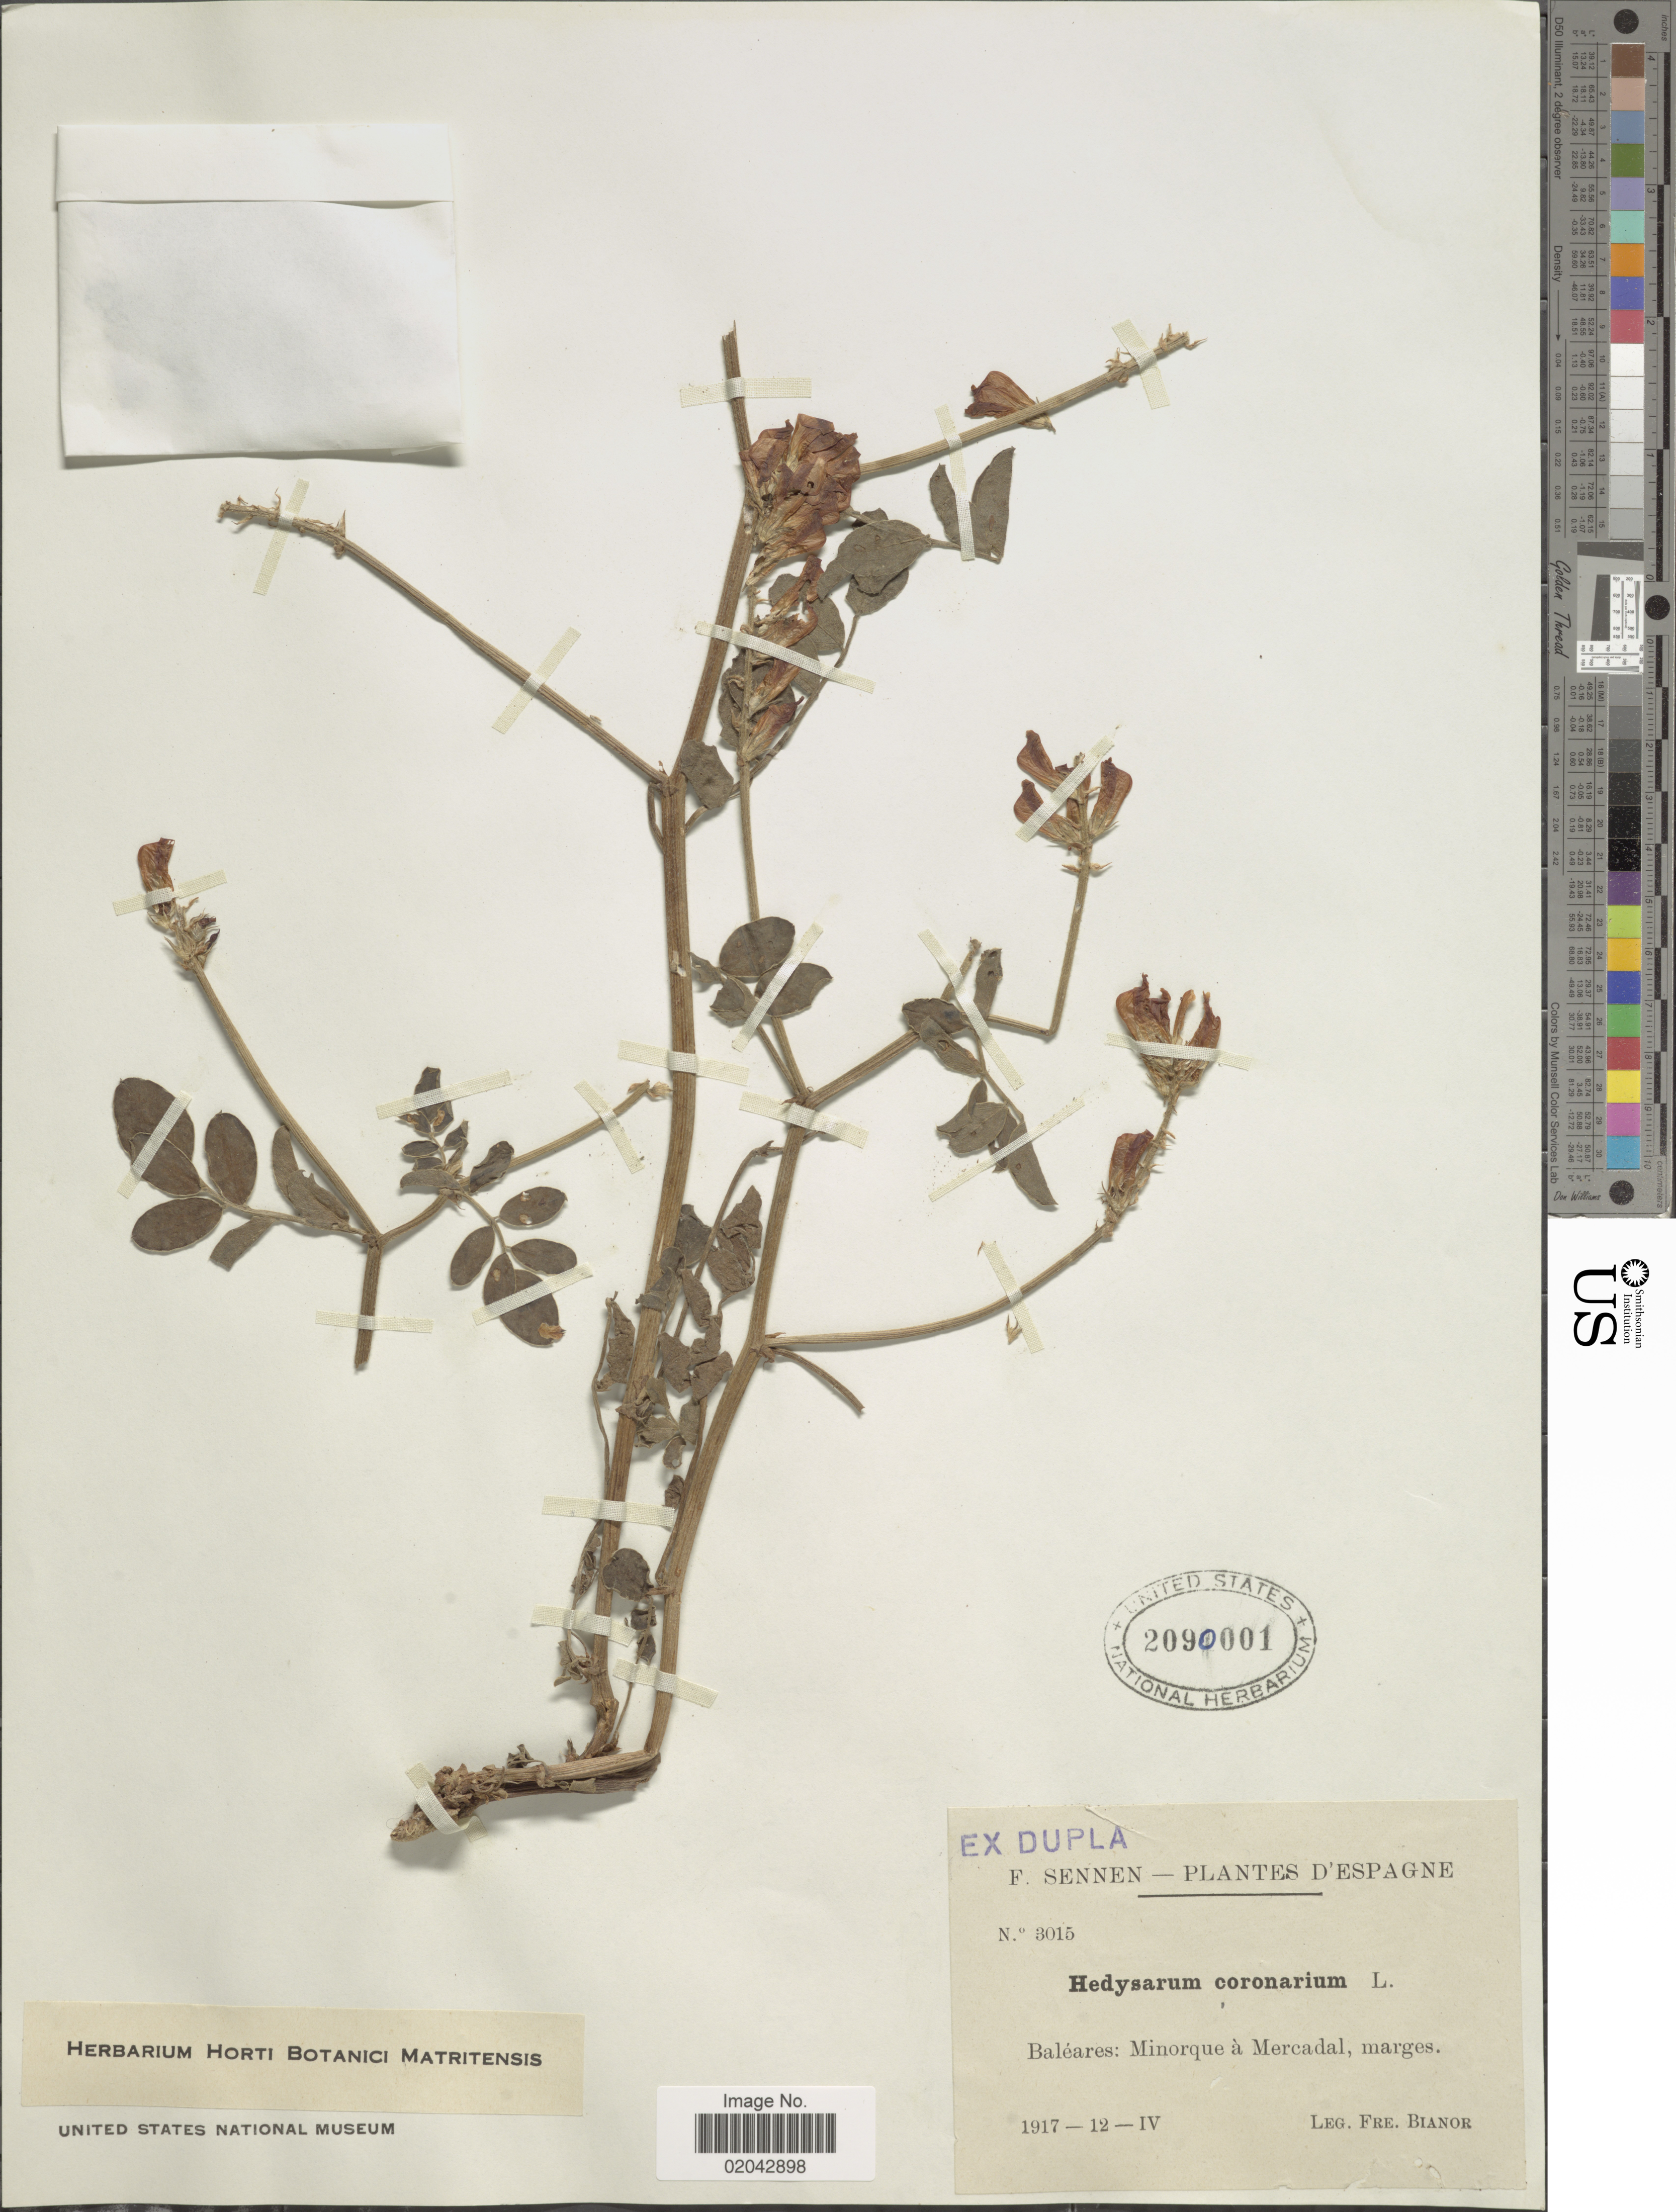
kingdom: Plantae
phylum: Tracheophyta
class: Magnoliopsida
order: Fabales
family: Fabaceae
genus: Sulla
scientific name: Sulla coronaria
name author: (L.) B.H.Choi & H. Ohashi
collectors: Bianor & E. Sennen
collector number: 3015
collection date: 1917-04-12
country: Spain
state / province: Islas Baleares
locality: Baleares: Minorque a Mercadal, marges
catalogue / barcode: US 2090001